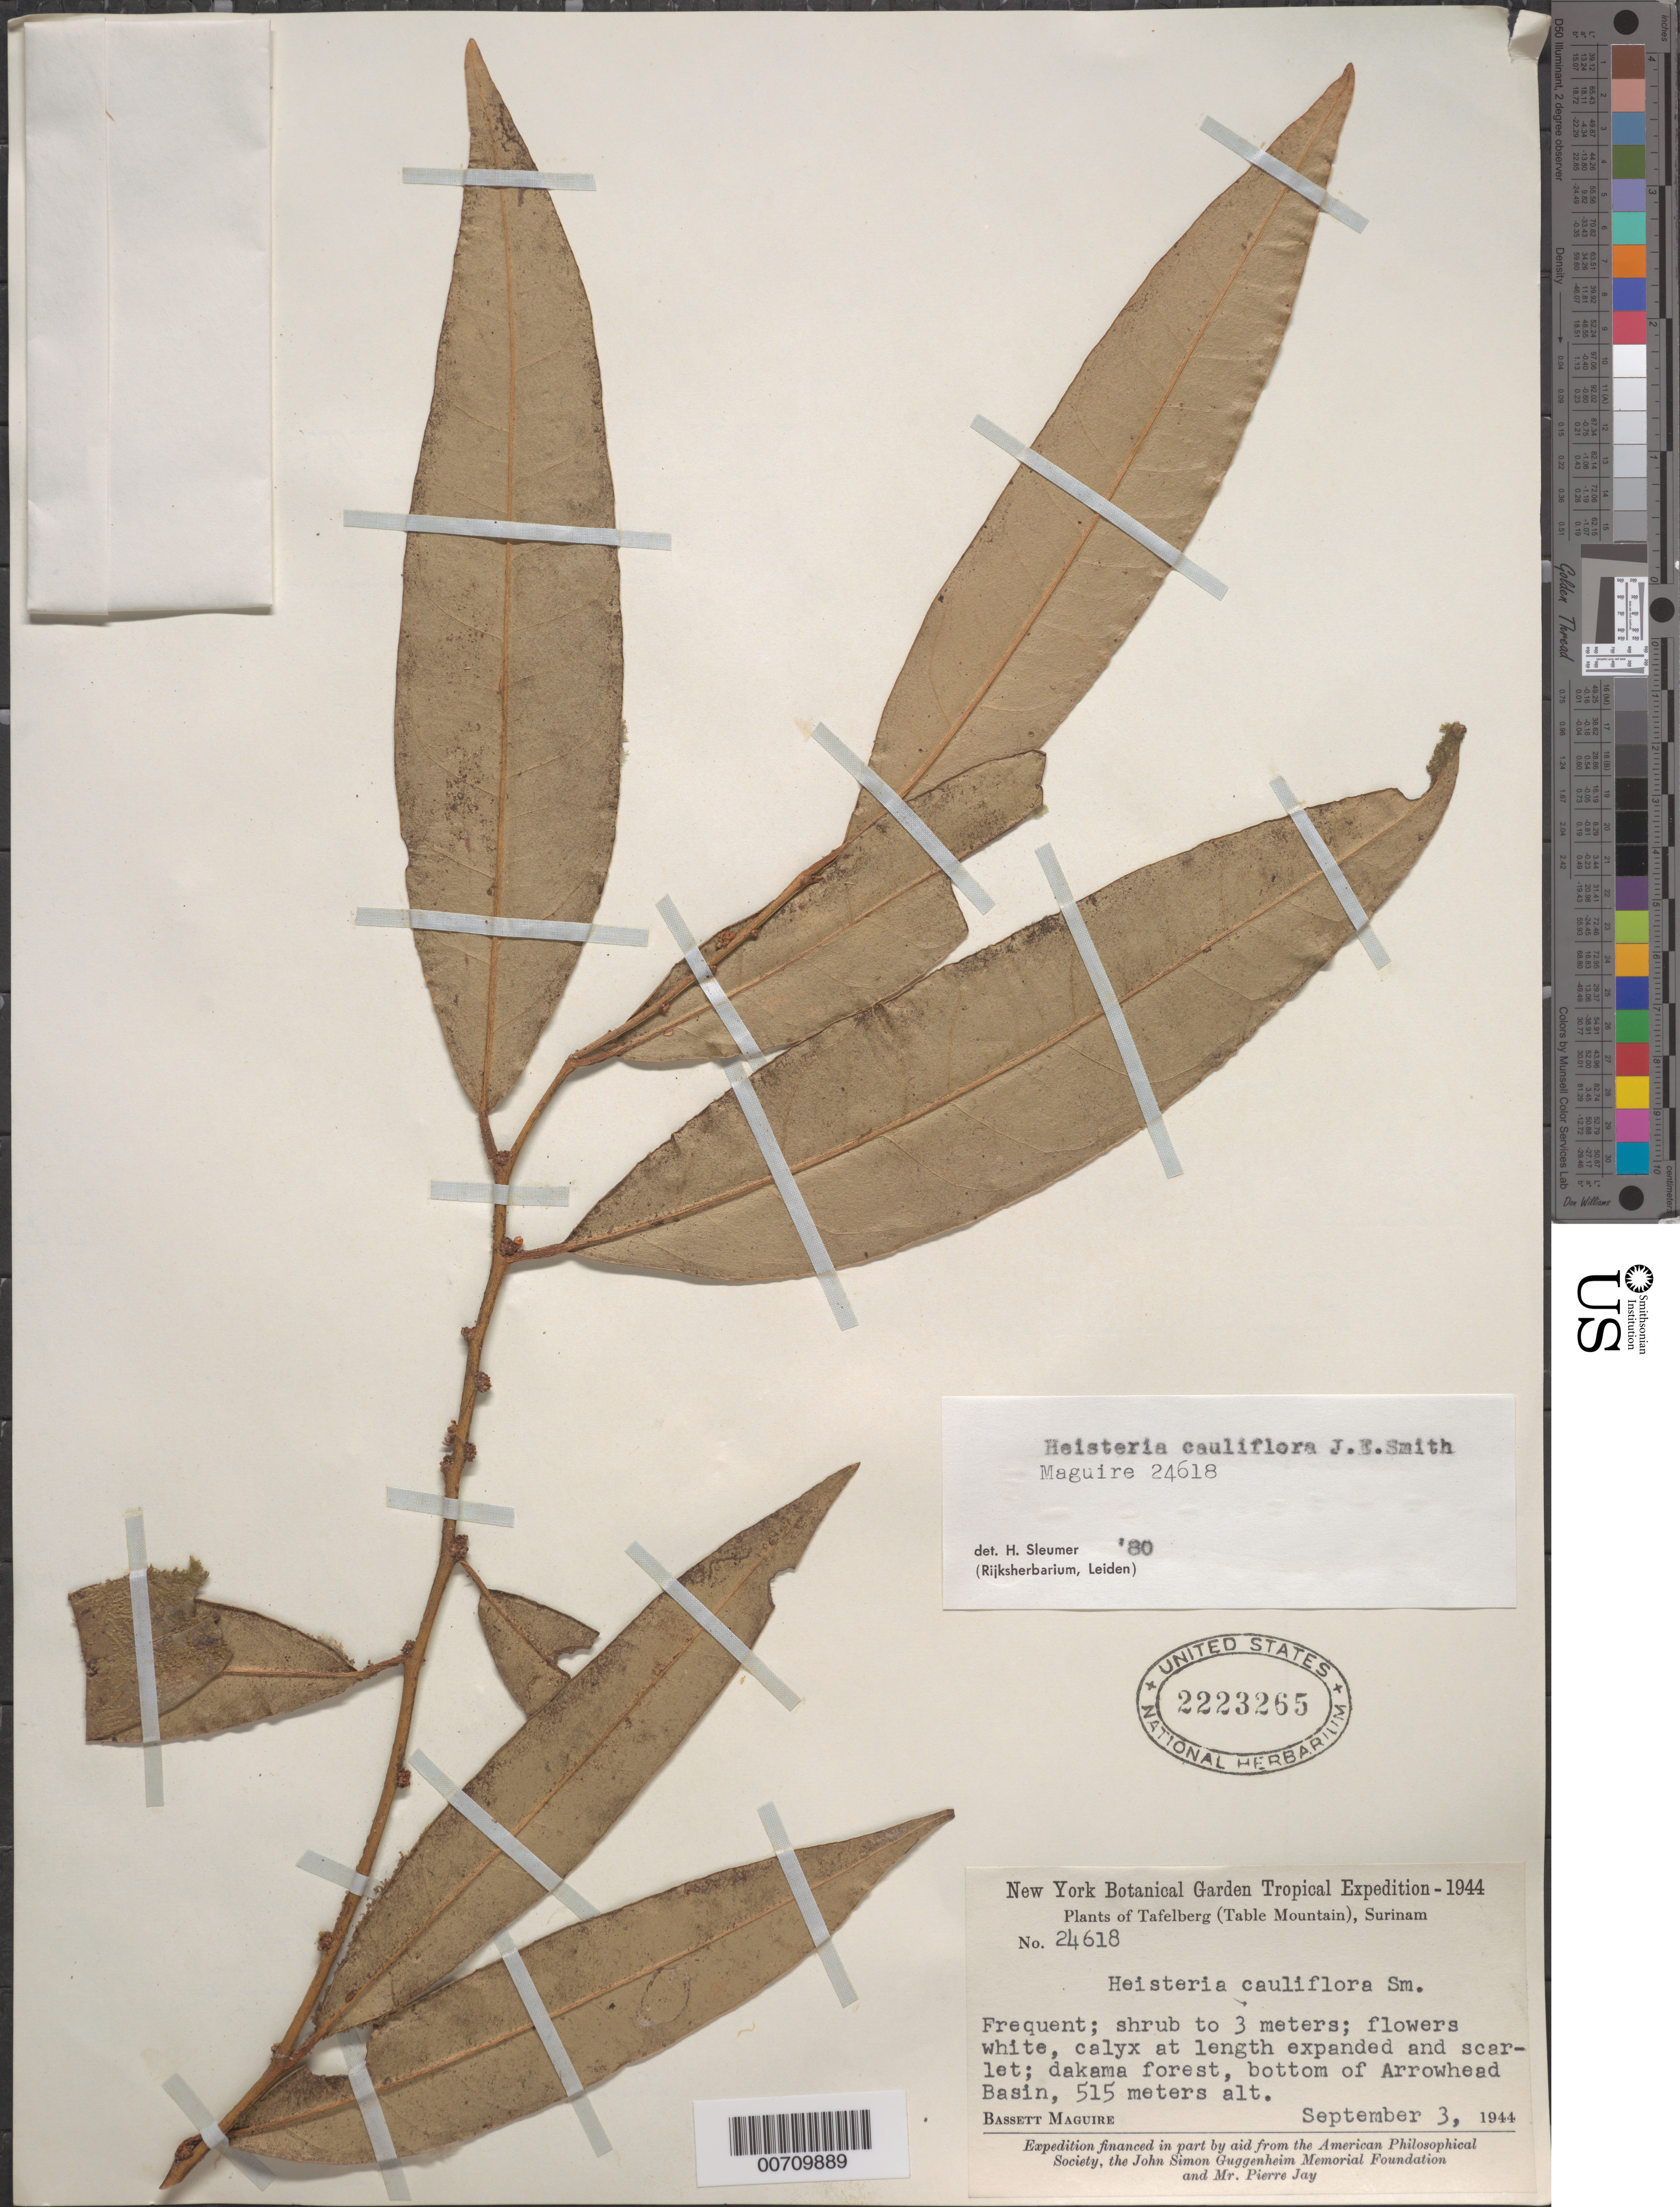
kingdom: Plantae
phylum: Tracheophyta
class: Magnoliopsida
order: Santalales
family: Erythropalaceae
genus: Heisteria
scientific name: Heisteria cauliflora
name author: Sm.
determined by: Sleumer, H. O.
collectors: B. Maguire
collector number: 24618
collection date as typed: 3-Sep-44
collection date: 1944-09-03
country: Suriname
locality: Tafelberg (Table Mountain), Arrowhead Basin, at bottom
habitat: Dakama forest, bottom of basin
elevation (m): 515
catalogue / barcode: US 2223265